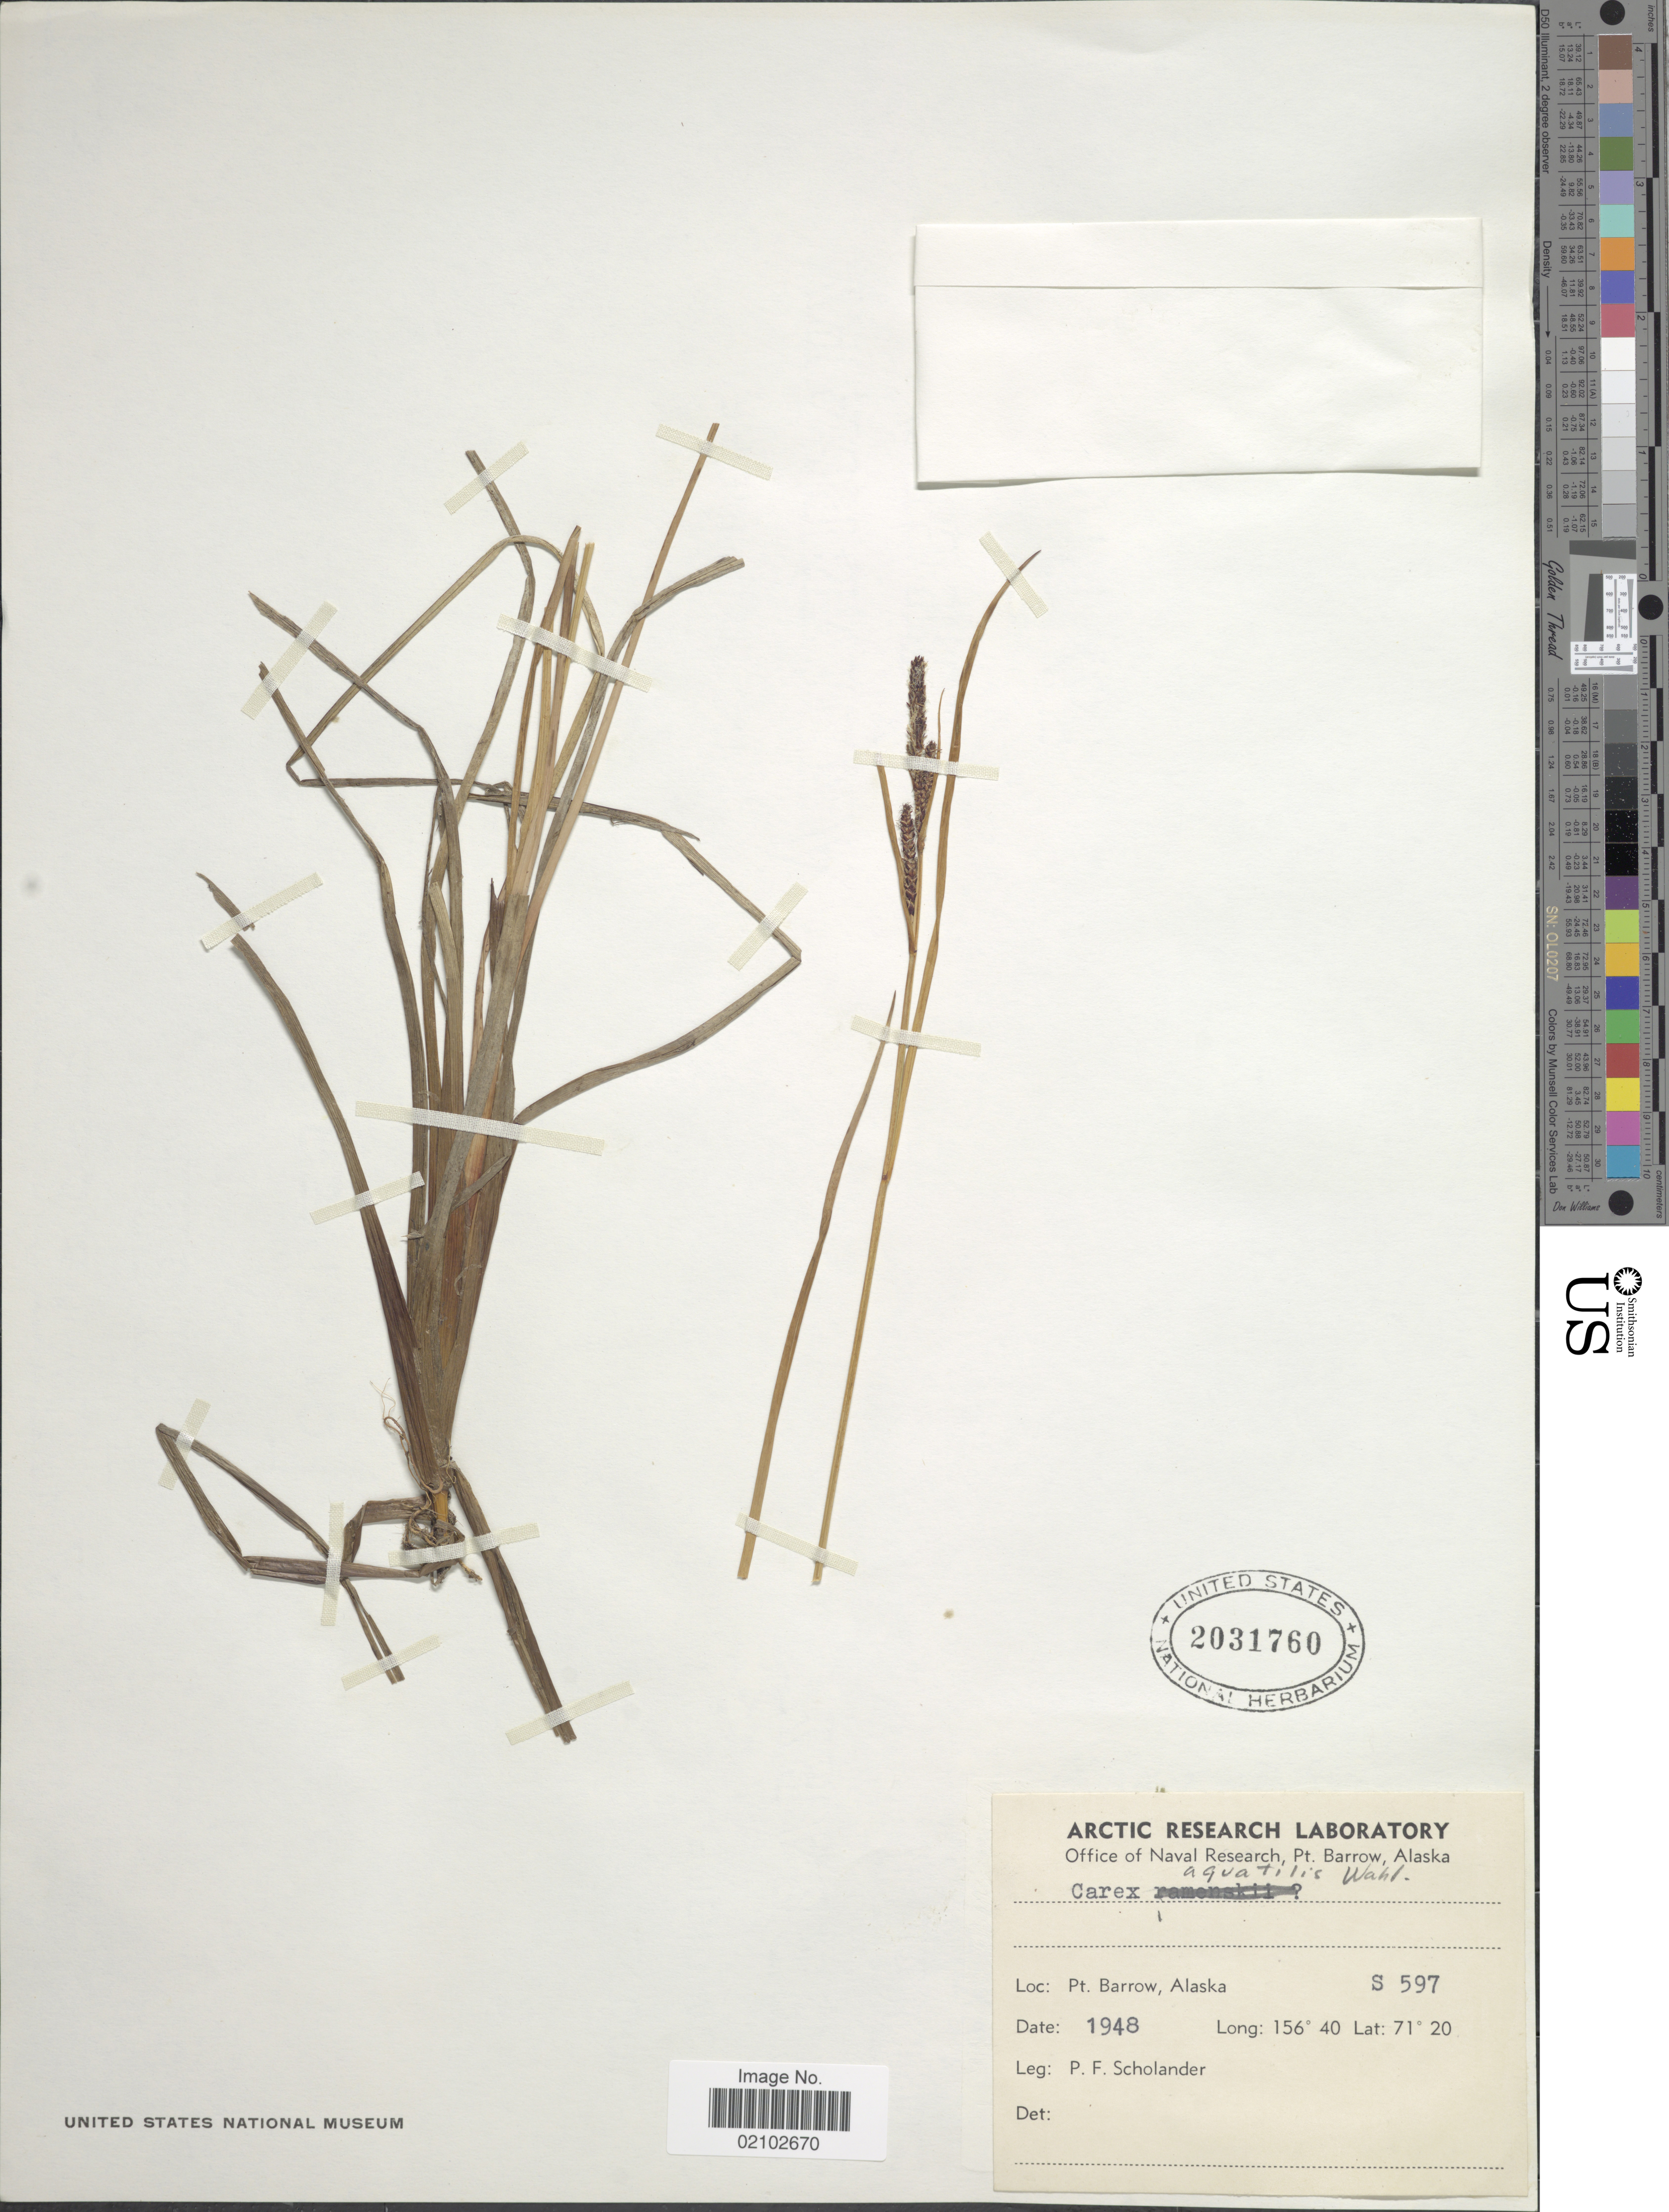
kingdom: Plantae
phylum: Tracheophyta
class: Liliopsida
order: Poales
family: Cyperaceae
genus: Carex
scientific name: Carex aquatilis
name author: Wahlenb.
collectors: P. Scholander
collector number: S 597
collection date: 1948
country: United States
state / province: Alaska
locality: Arctic, Pt. Barrow.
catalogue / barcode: US 2031760